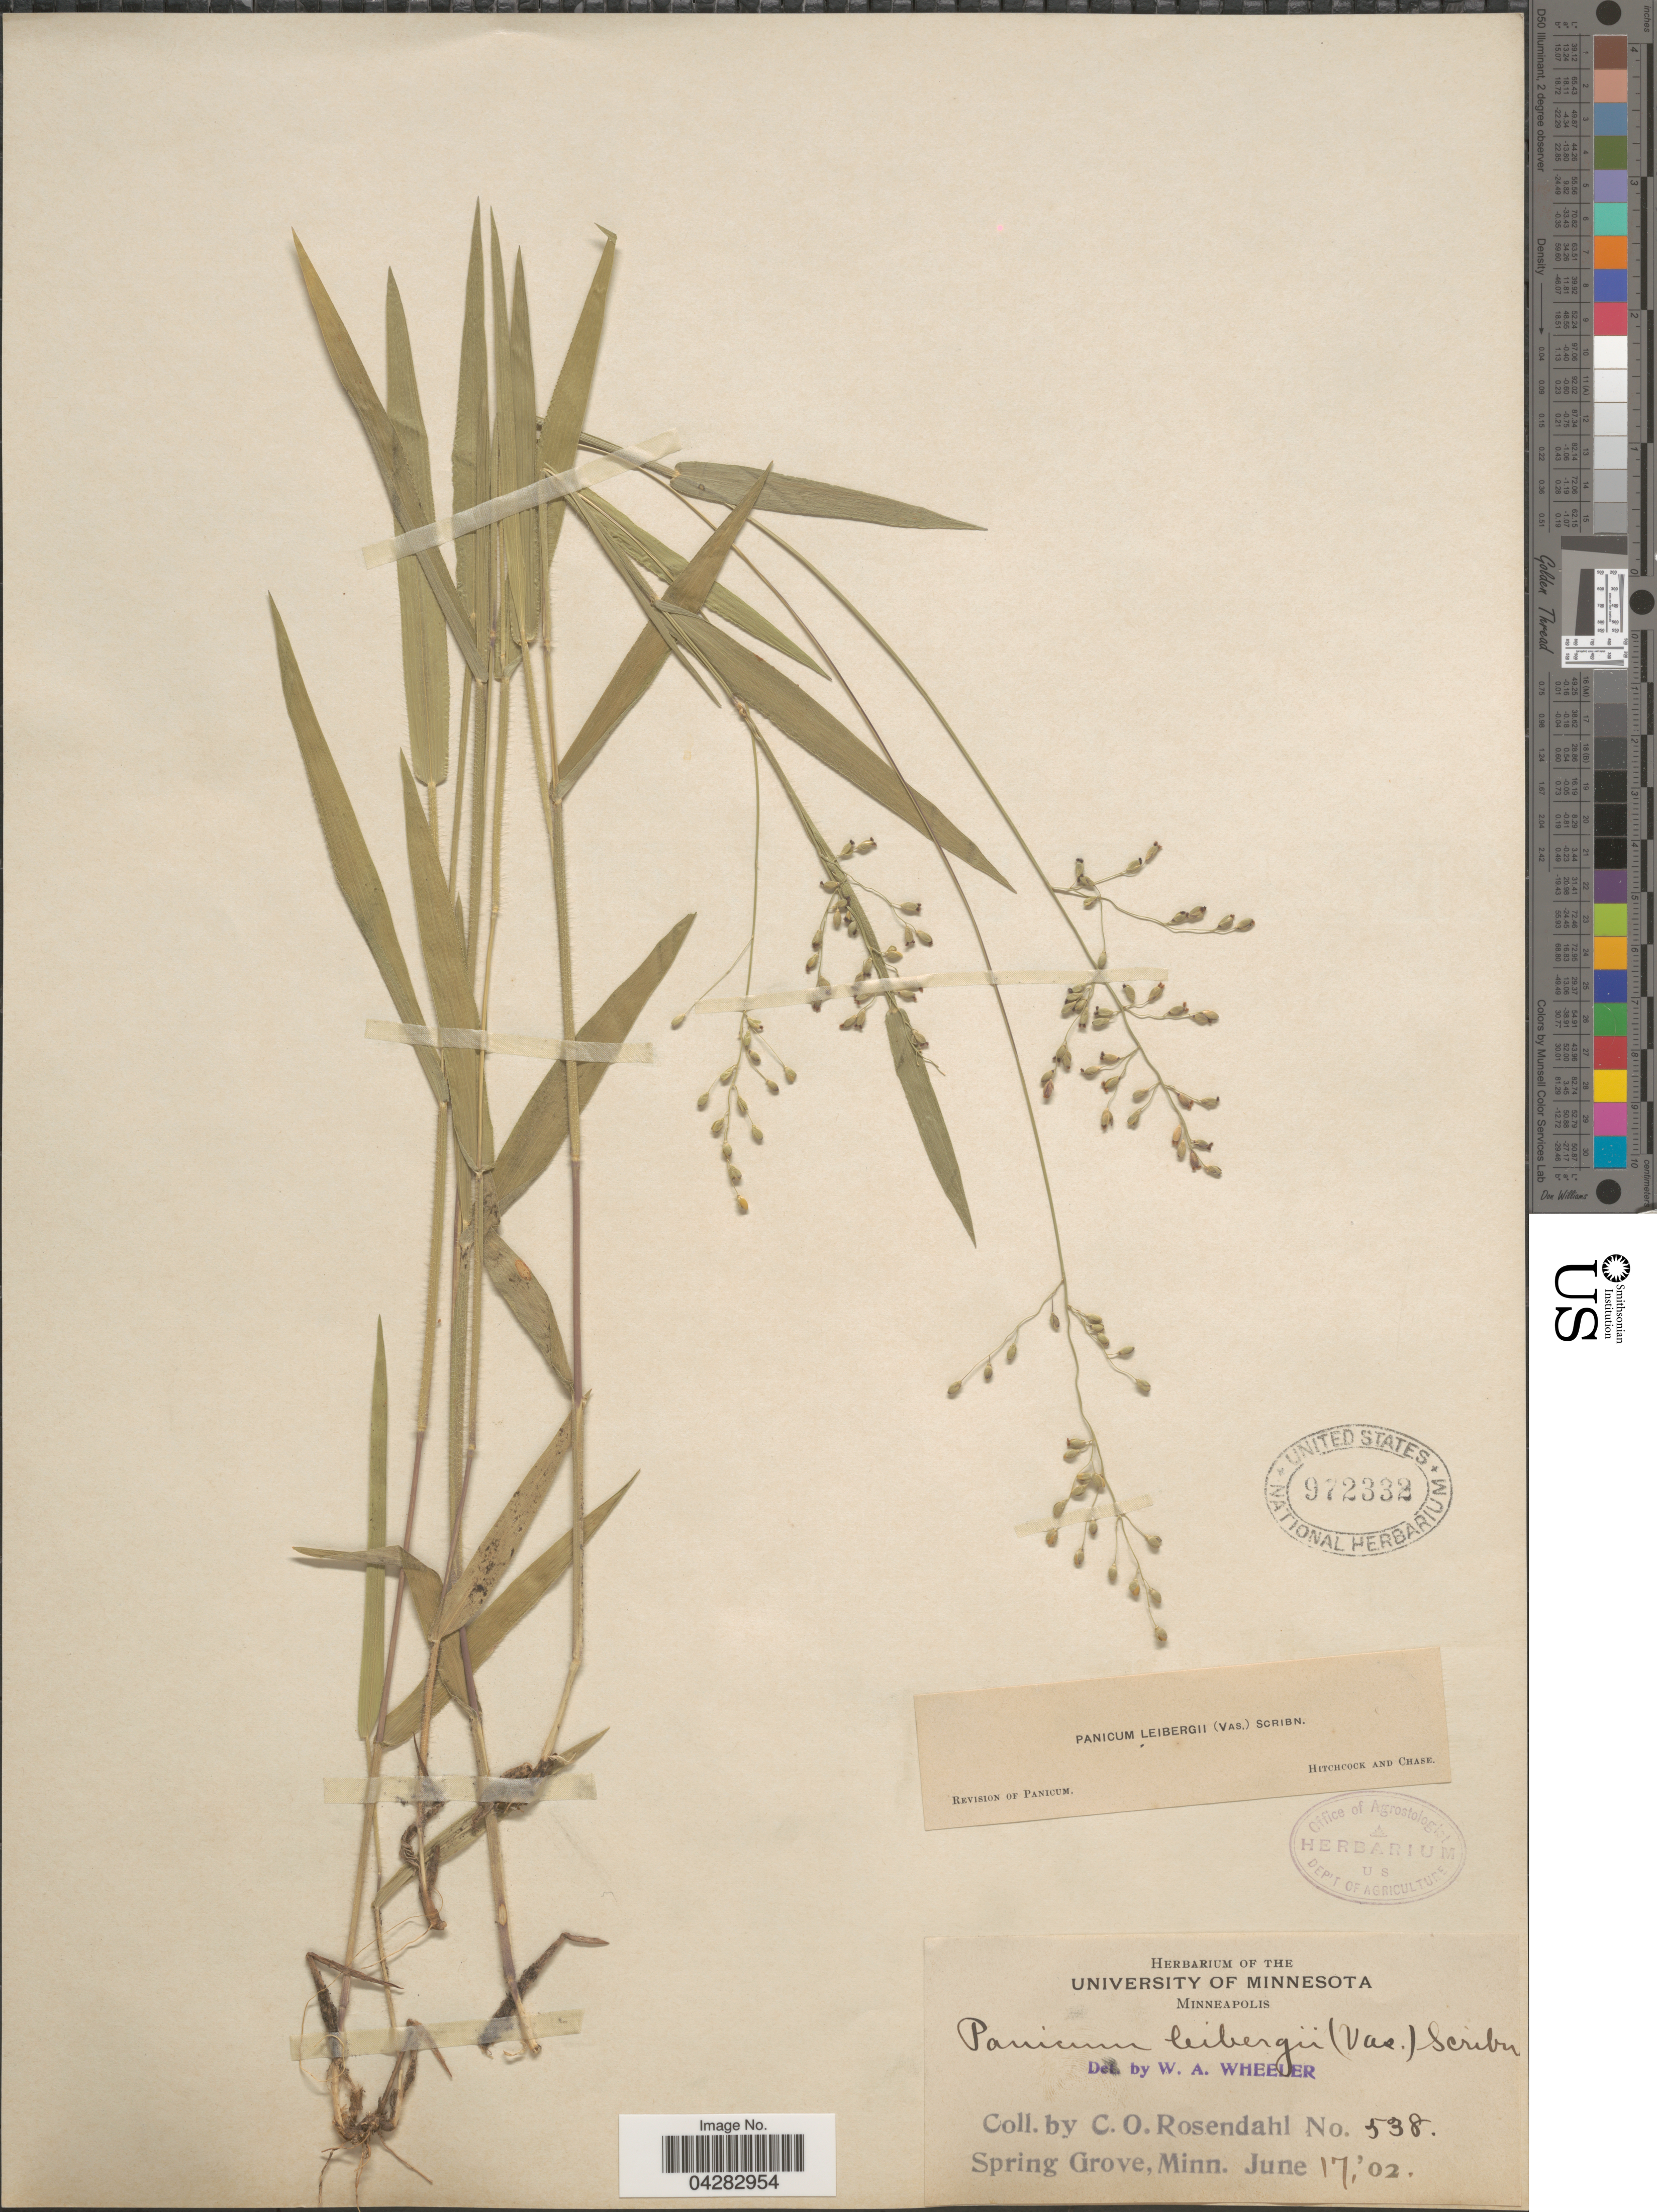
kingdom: Plantae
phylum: Tracheophyta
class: Liliopsida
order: Poales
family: Poaceae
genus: Dichanthelium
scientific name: Dichanthelium leibergii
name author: (Vasey) Gould & C.A. Clark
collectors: C. O. Rosendahl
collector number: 538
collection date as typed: Transcribed d/m/y: 17/6/2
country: United States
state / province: Minnesota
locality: Spring Grove.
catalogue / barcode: US 972332